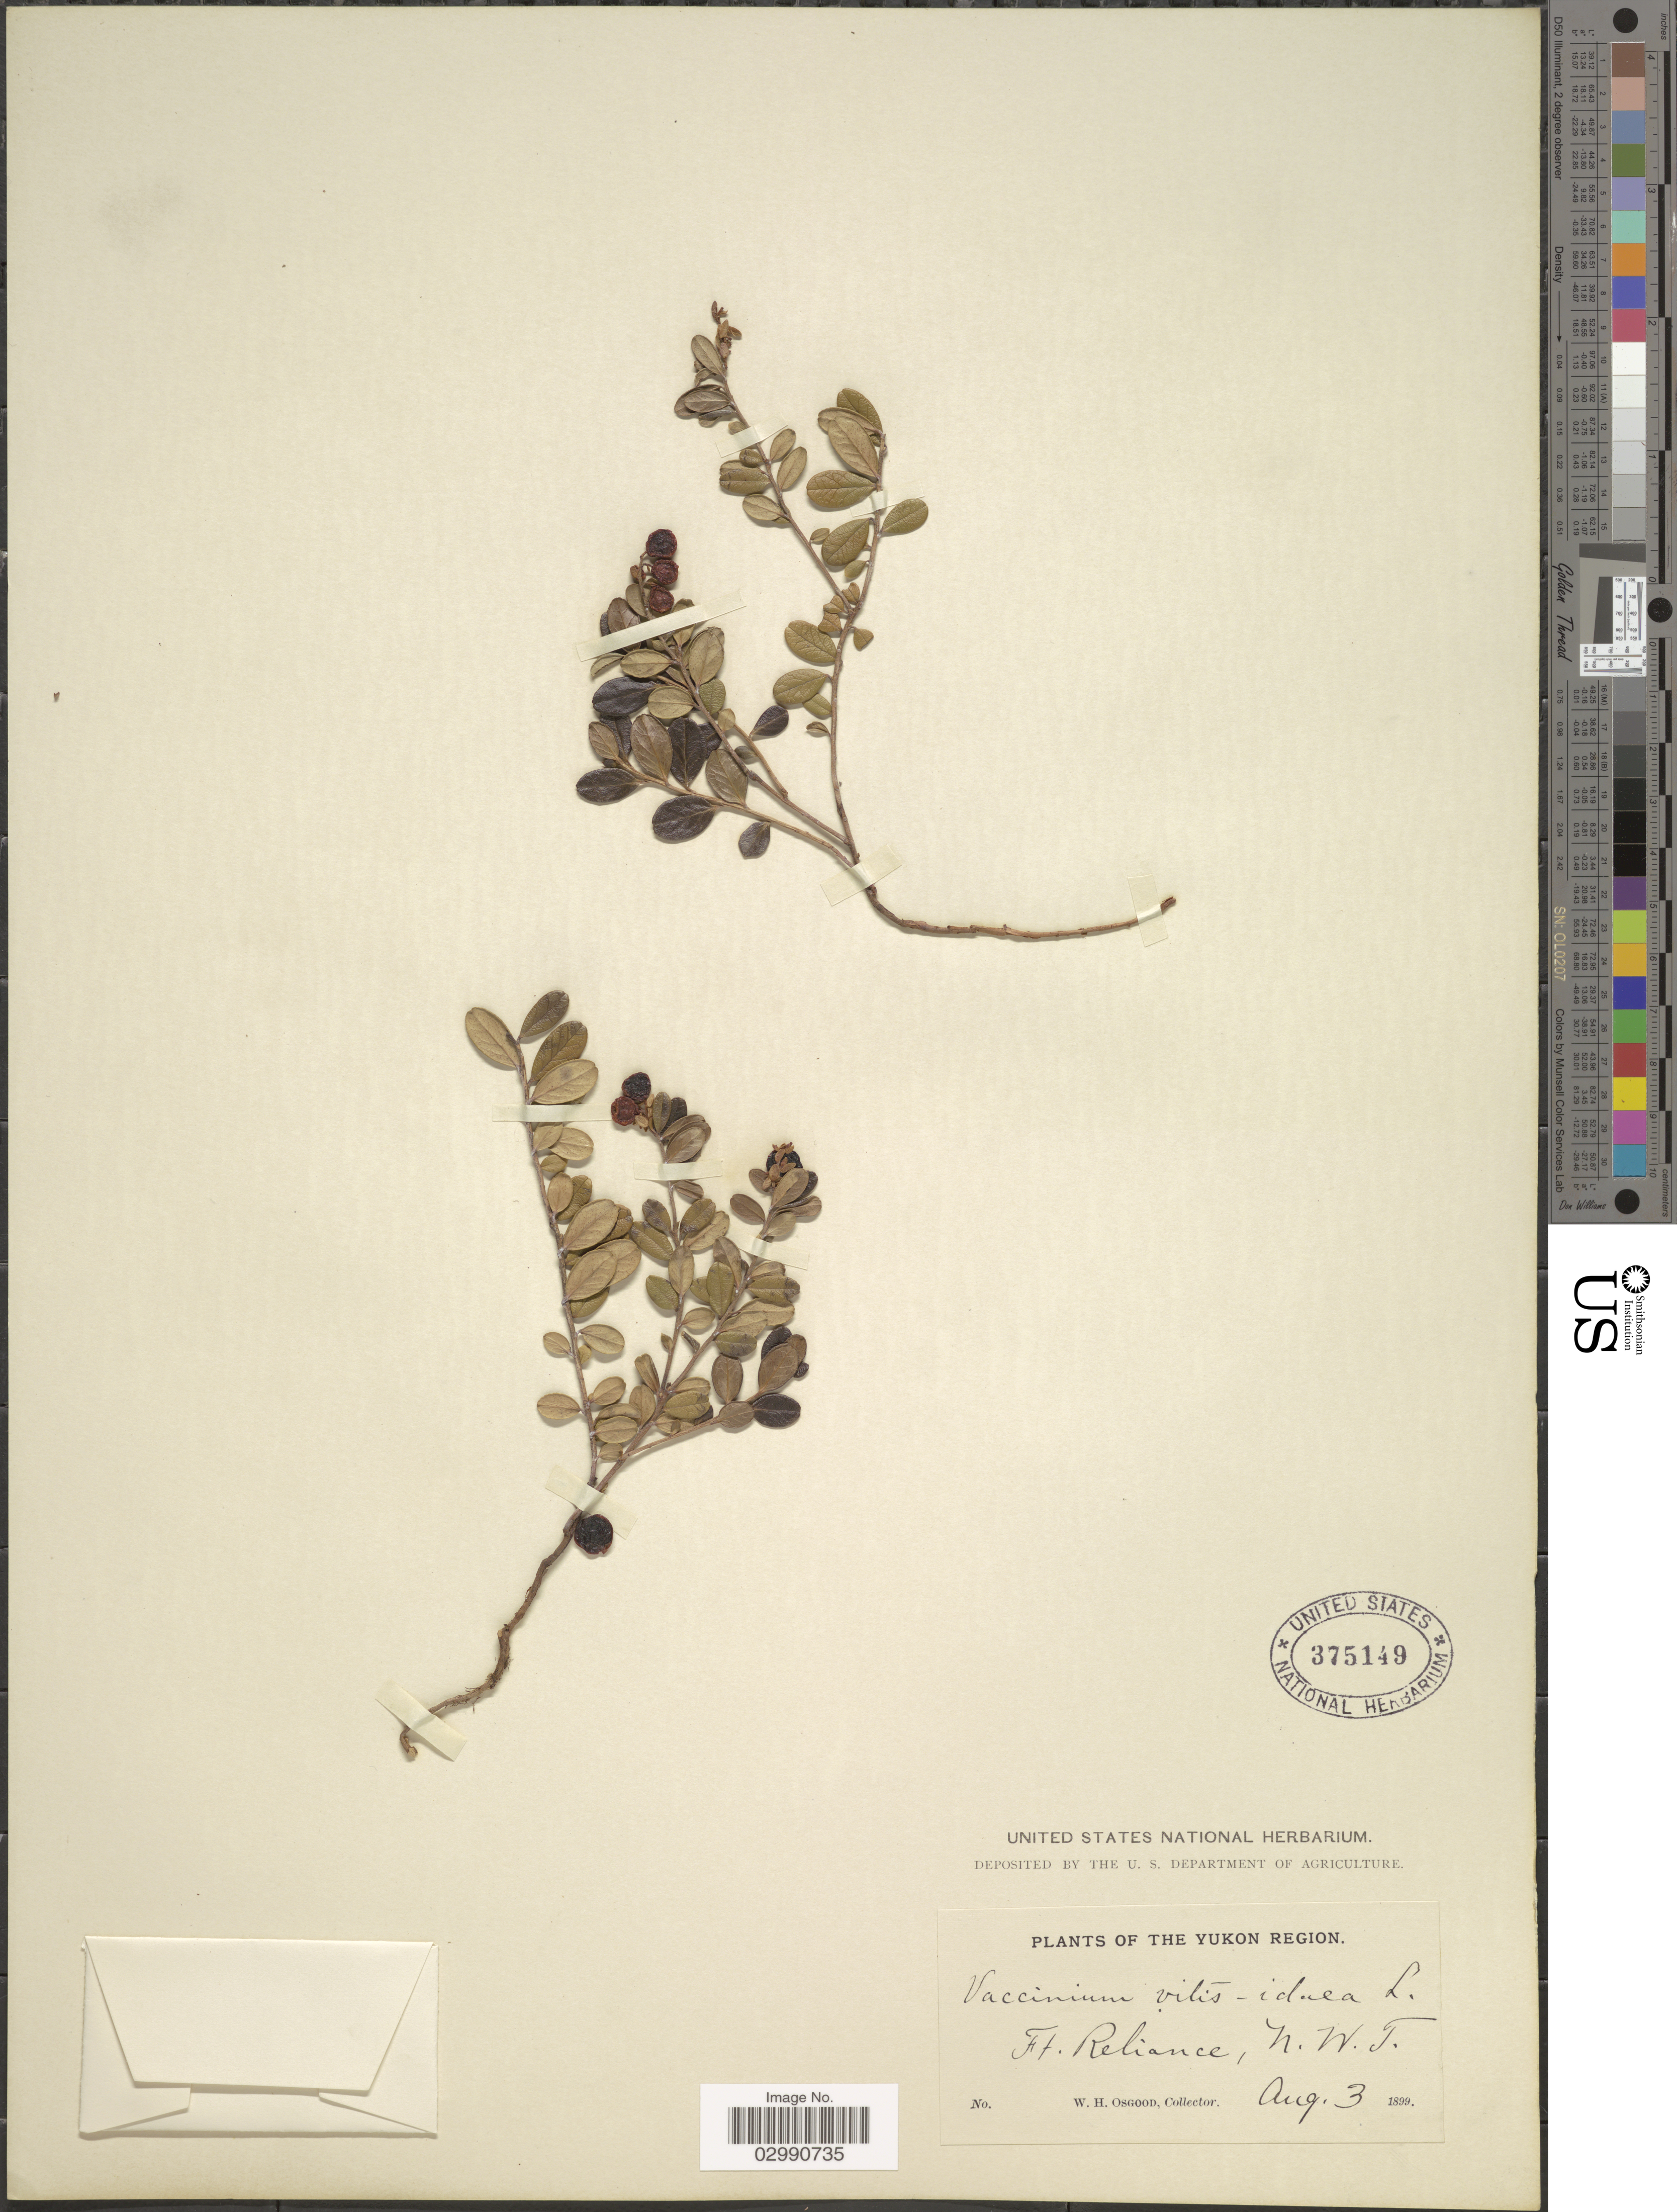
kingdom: Plantae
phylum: Tracheophyta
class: Magnoliopsida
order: Ericales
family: Ericaceae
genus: Vaccinium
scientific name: Vaccinium vitis-idaea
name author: L.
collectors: W. Osgood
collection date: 1899-08-03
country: Canada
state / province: Northwest Territories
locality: The Yukon Region, Ft. Reliance, N.W.T.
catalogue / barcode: US 375149